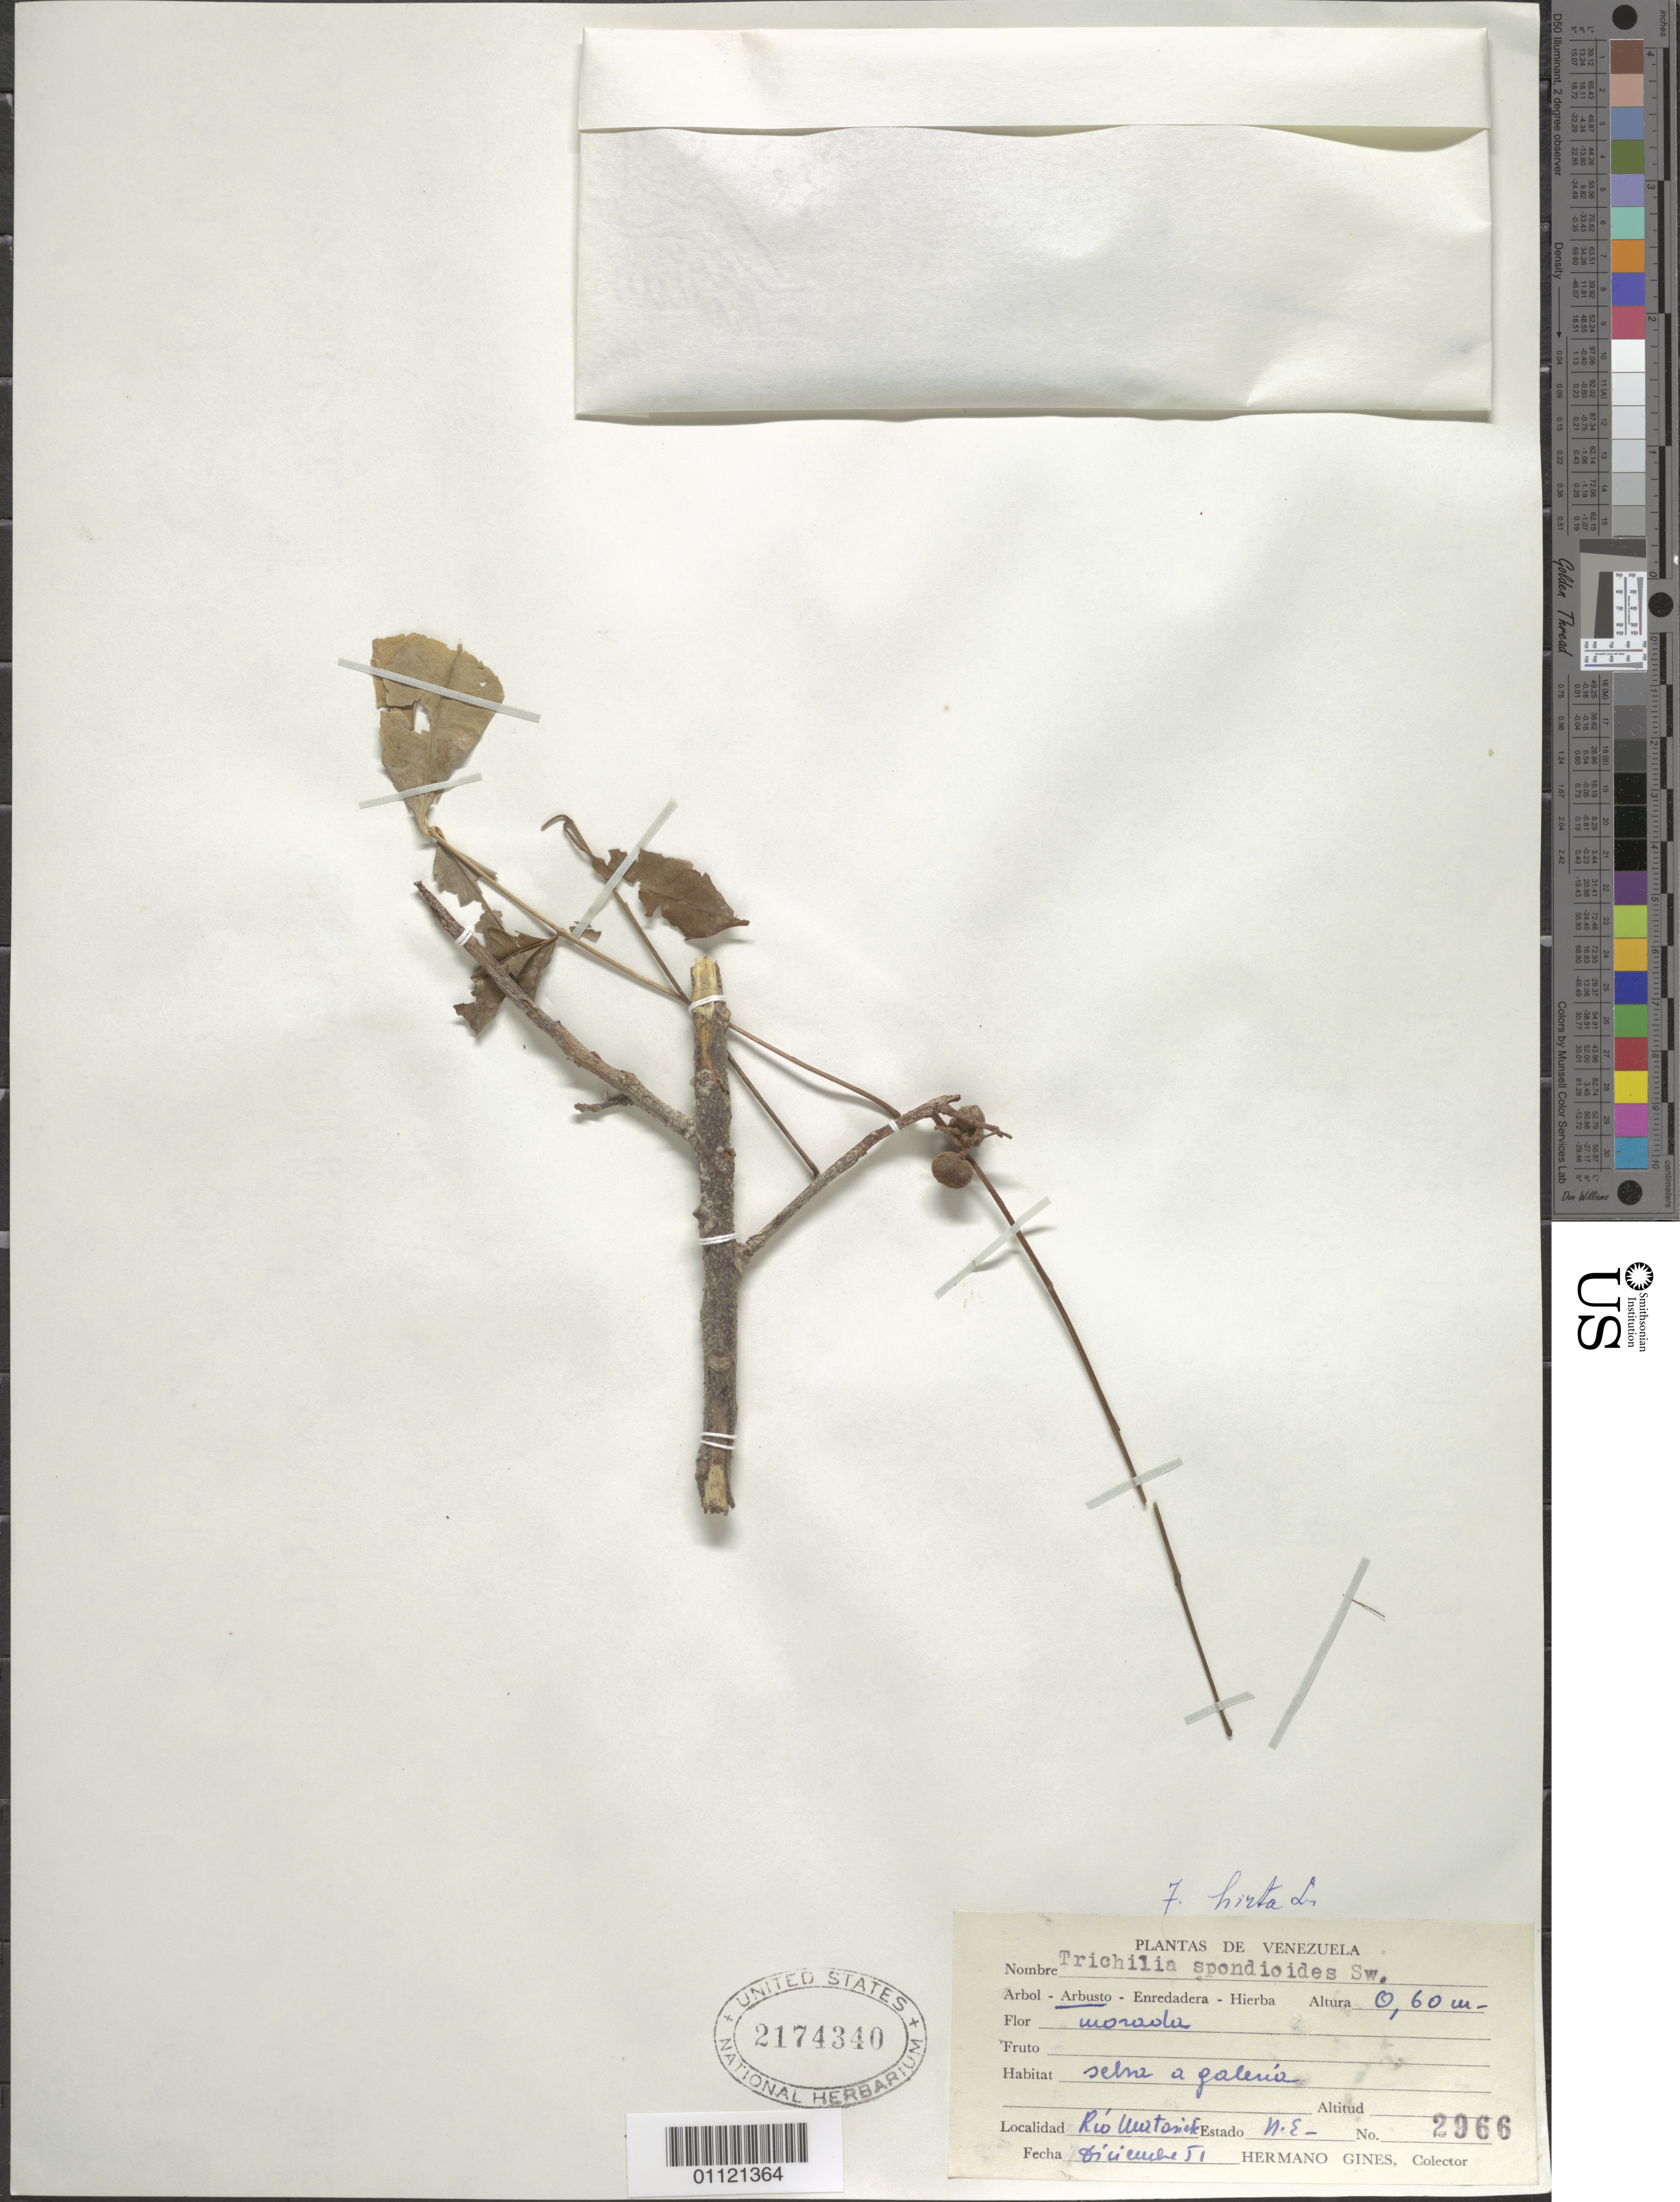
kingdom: Plantae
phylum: Tracheophyta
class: Magnoliopsida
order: Sapindales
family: Meliaceae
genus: Trichilia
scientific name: Trichilia hirta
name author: L.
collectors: Bro. Gines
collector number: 2966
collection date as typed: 01 Dec 1951 to 31 Dec 1951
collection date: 1951-12-01/1951-12-31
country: Venezuela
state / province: Nueva Esparta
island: Margarita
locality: Río Matasiete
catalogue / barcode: US 2174340